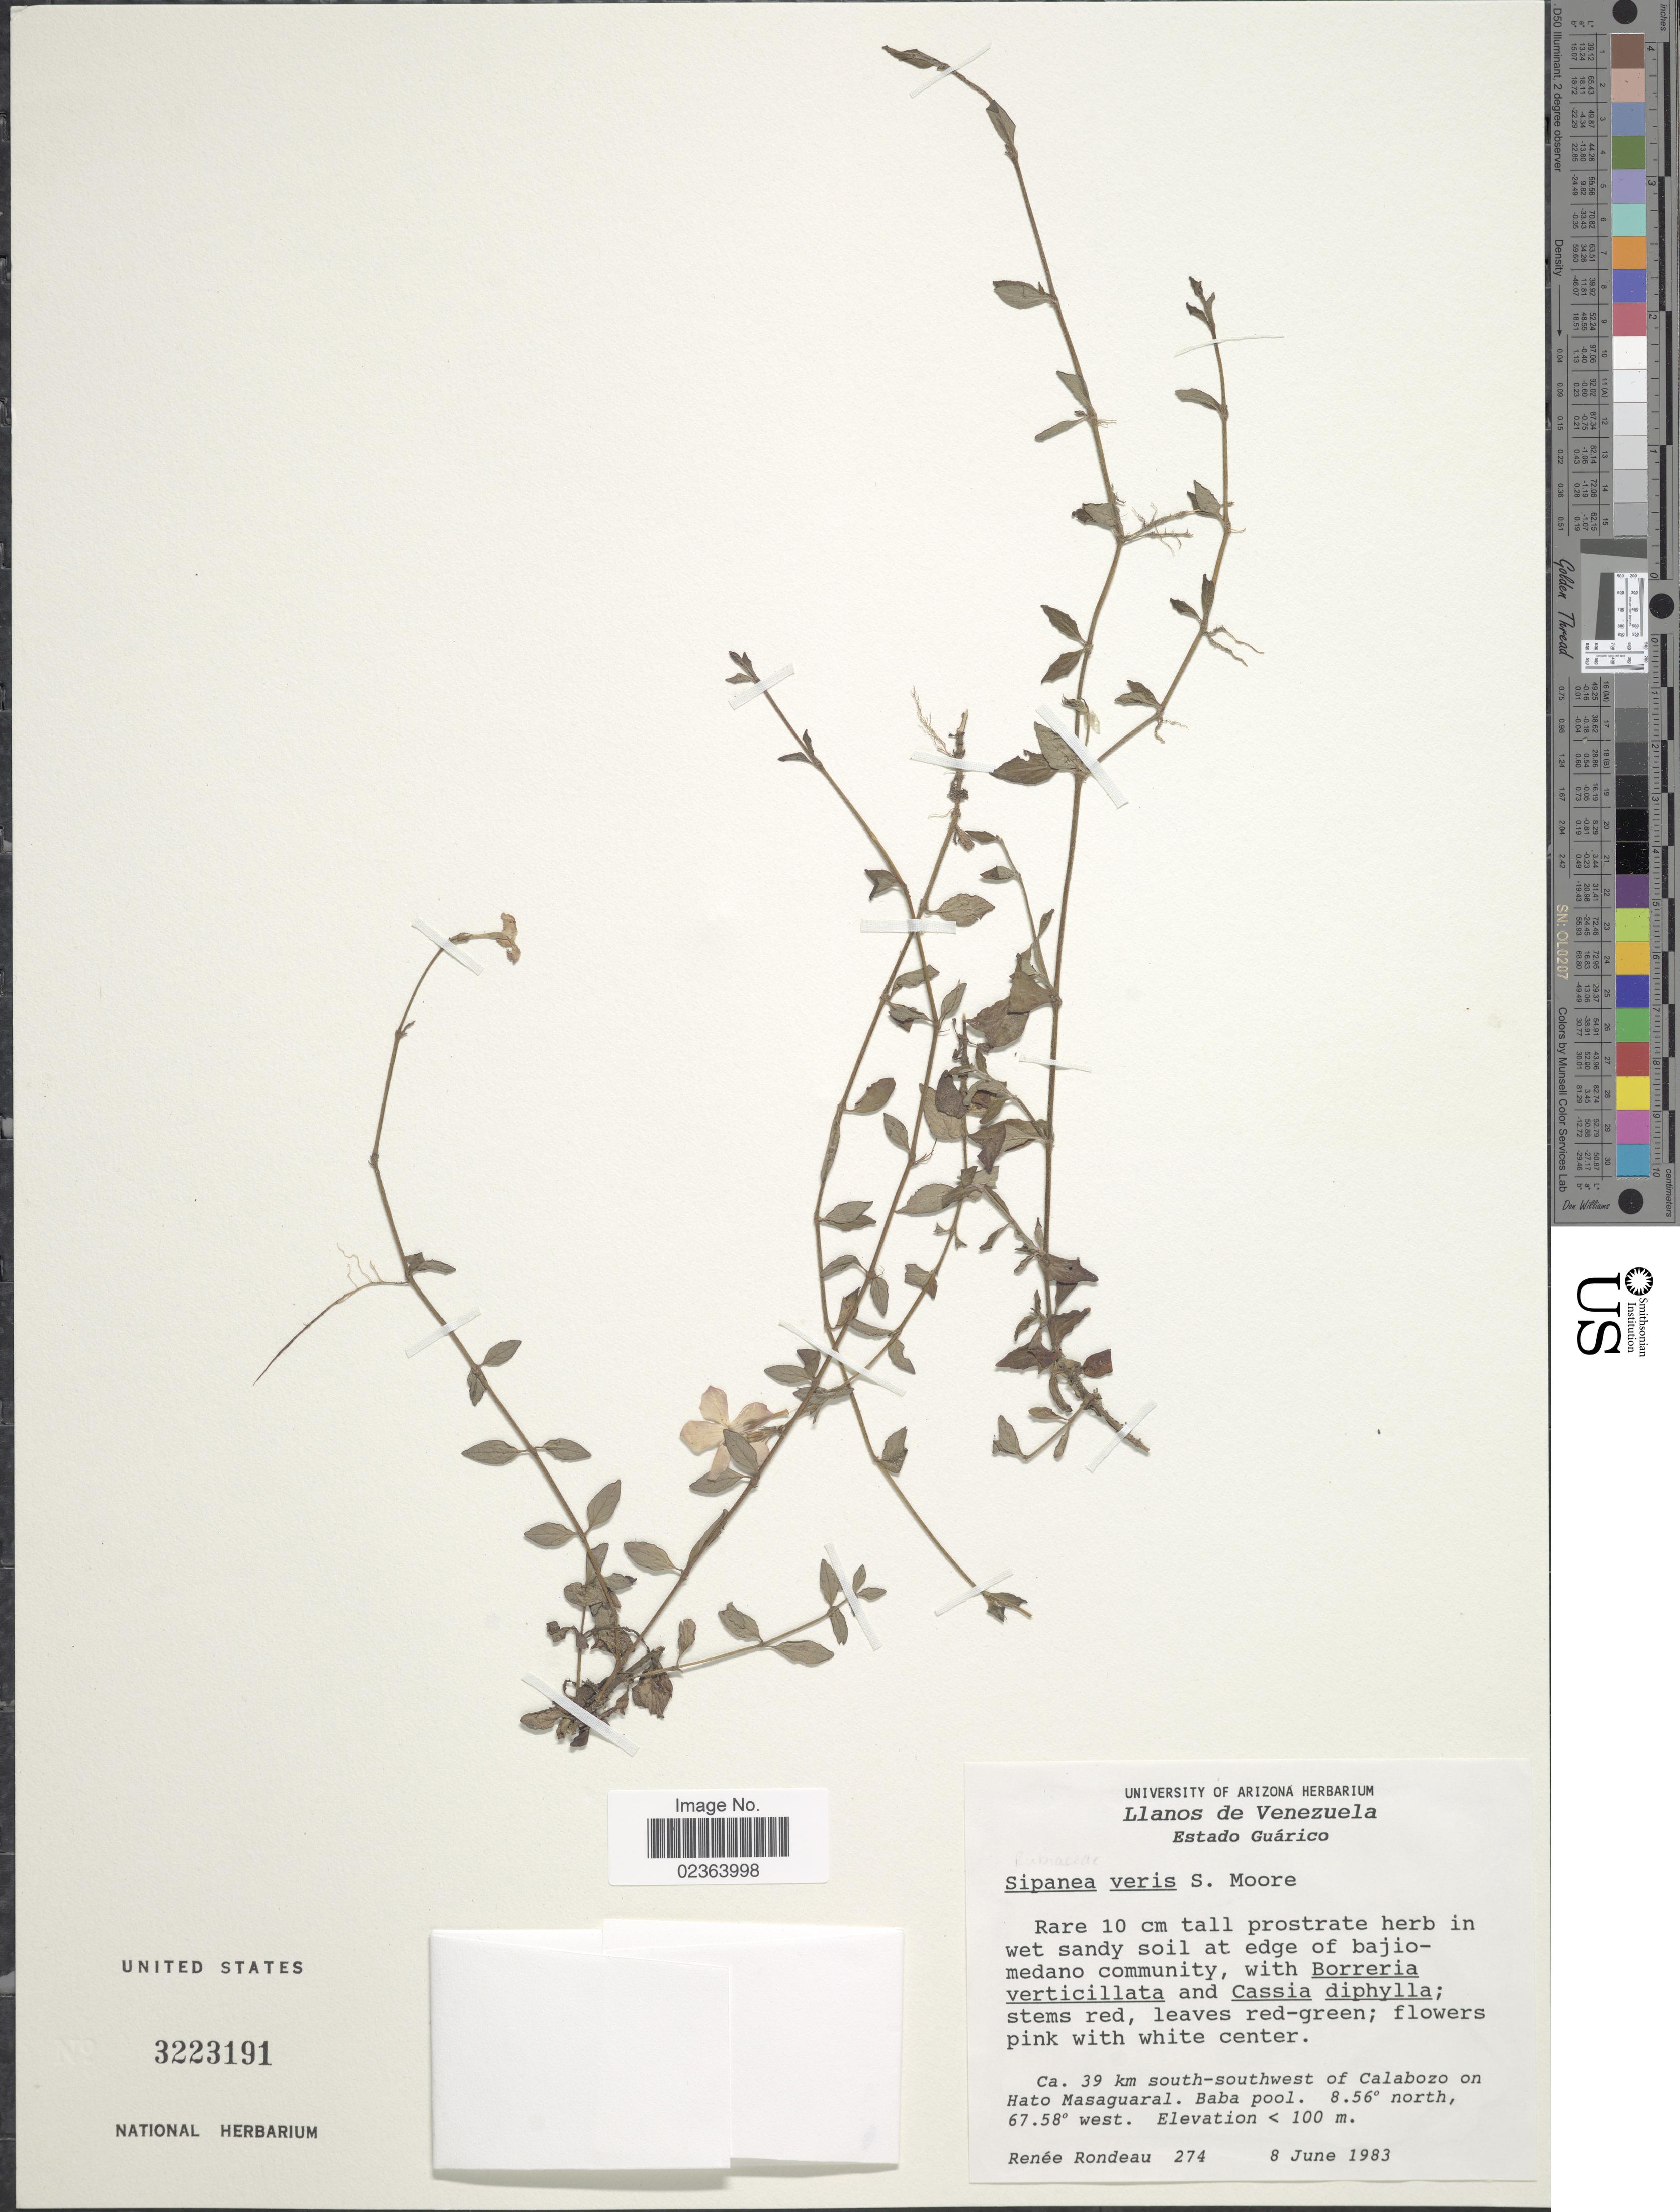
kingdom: Plantae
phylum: Tracheophyta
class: Magnoliopsida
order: Gentianales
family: Rubiaceae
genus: Sipanea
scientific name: Sipanea veris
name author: S. Moore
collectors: R. Rondeau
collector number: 274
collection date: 1983-06-08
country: Venezuela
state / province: Guárico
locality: Llanos de Venezuela, Estado Guarico, 39 km south-southwest of Calabozo on Hato Masaguaral, Baba pool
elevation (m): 100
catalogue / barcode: US 3223191